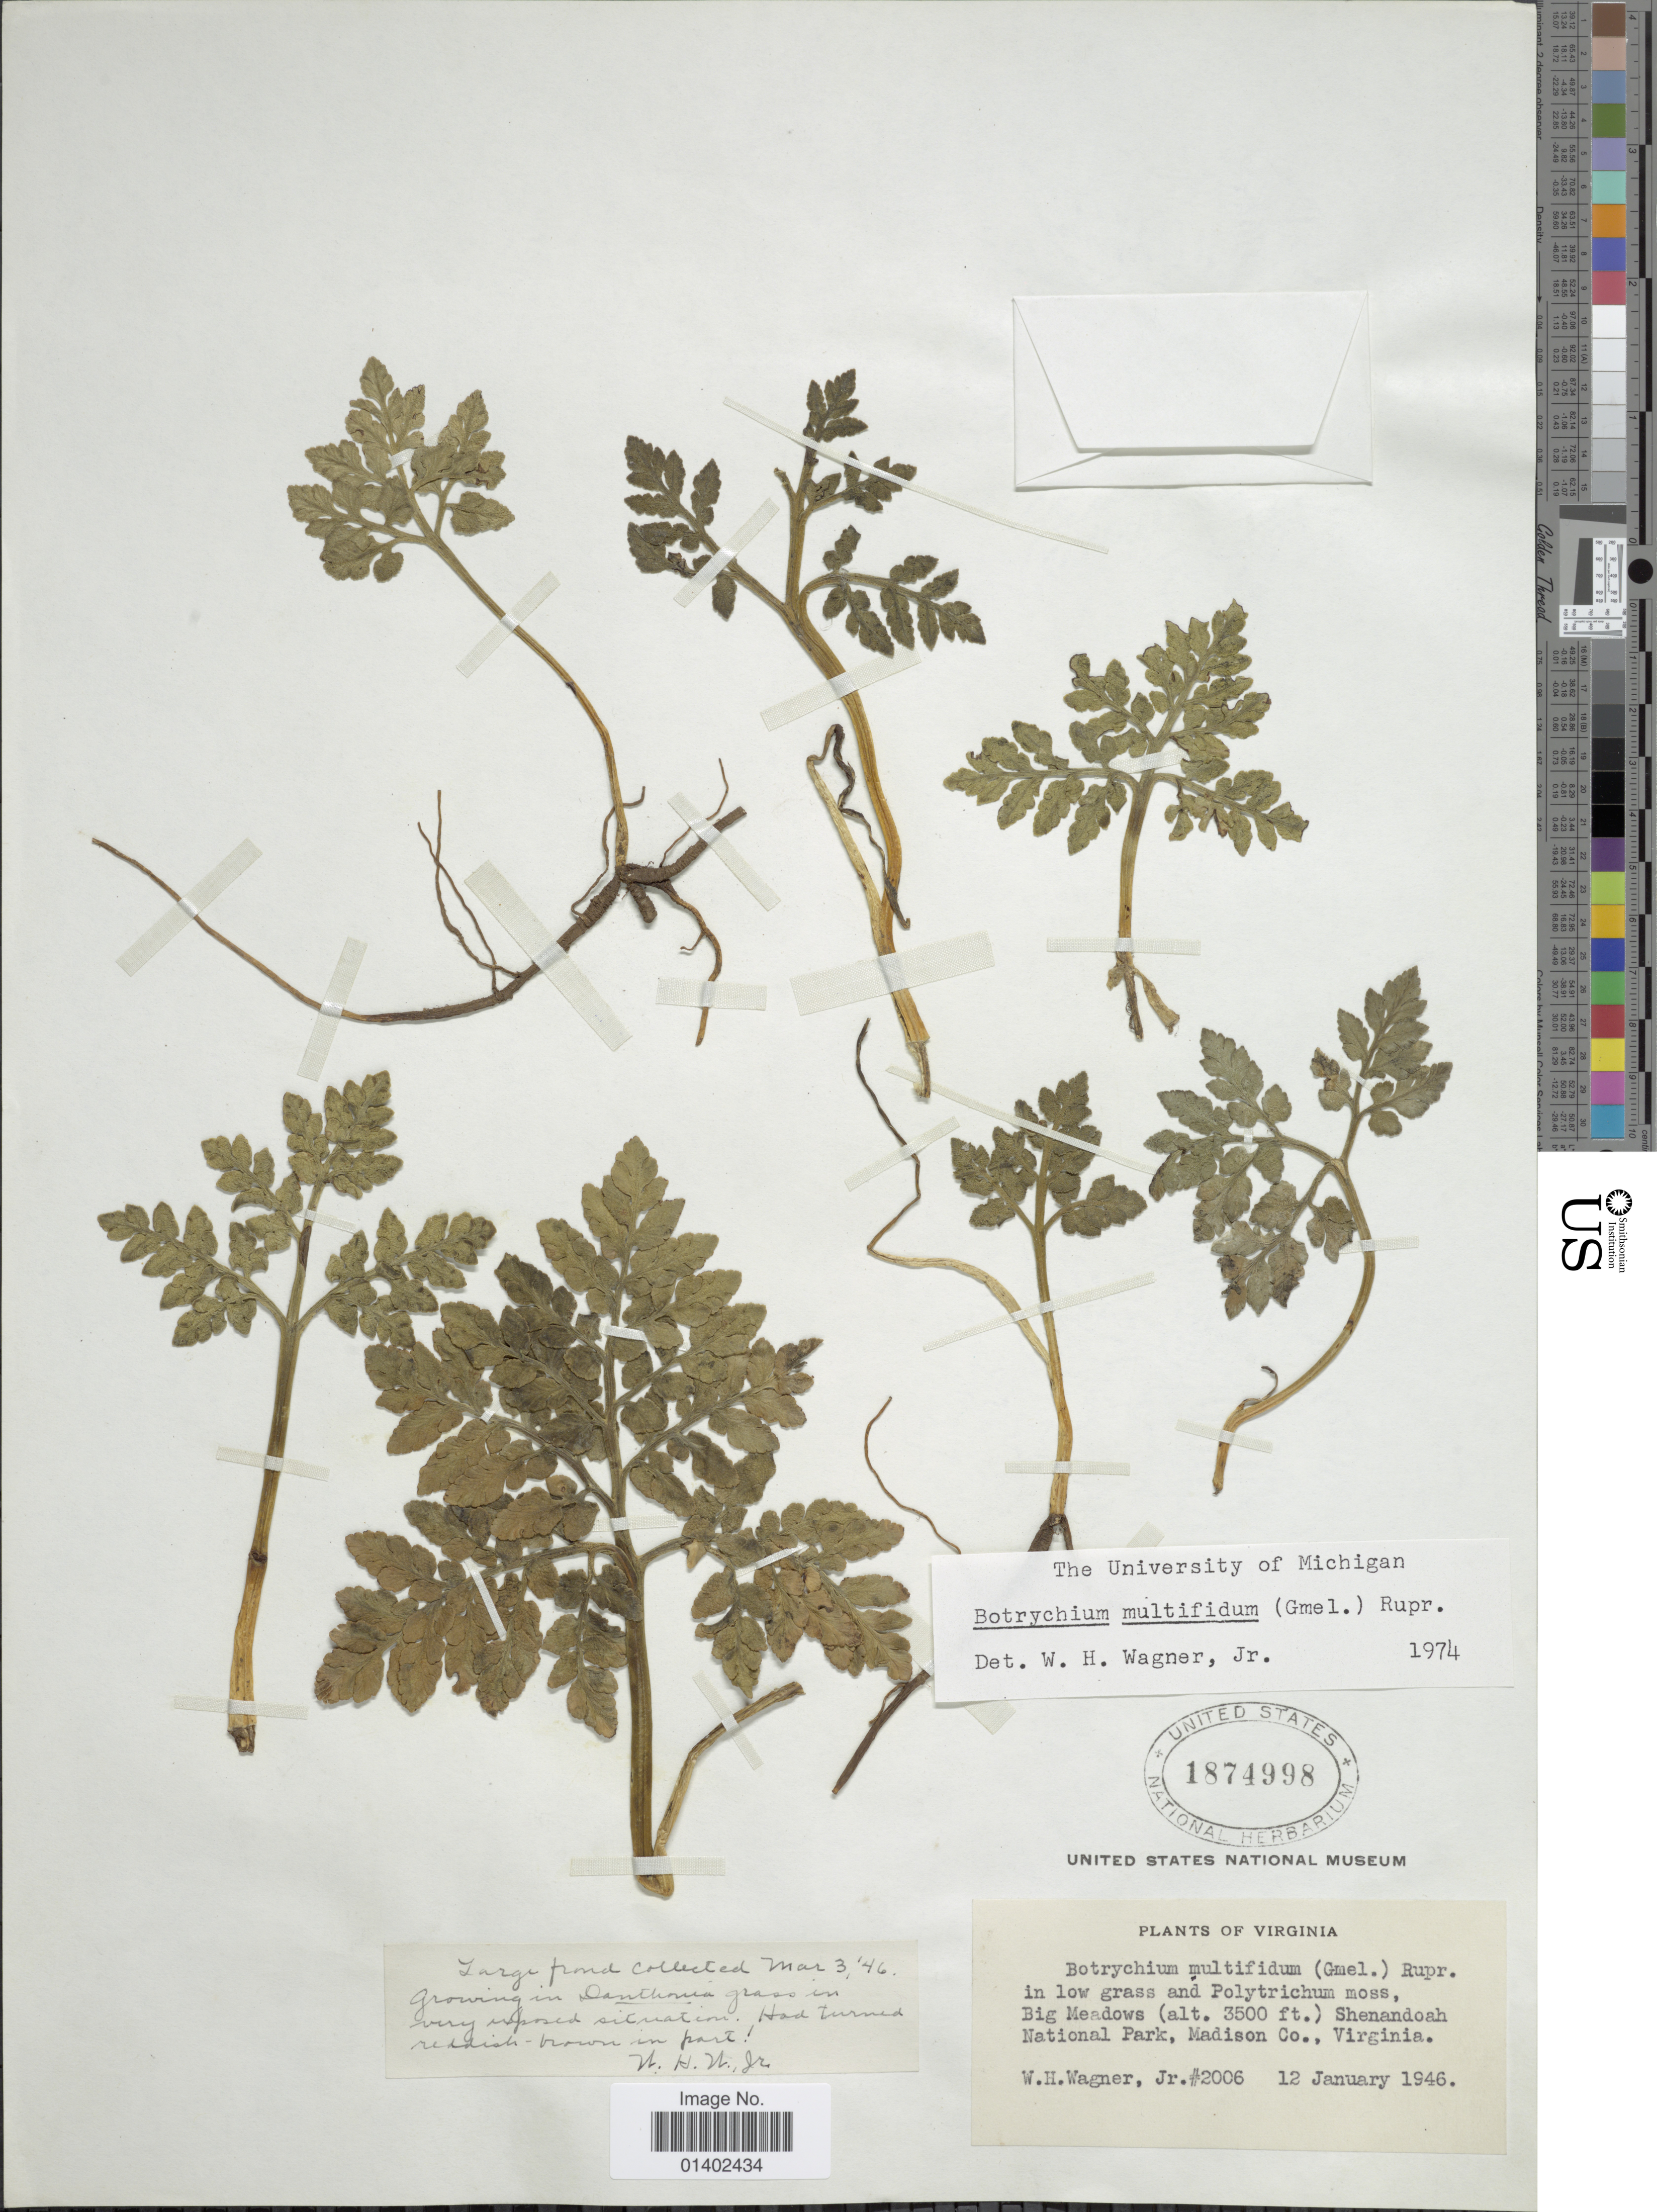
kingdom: Plantae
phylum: Tracheophyta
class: Polypodiopsida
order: Ophioglossales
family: Ophioglossaceae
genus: Botrychium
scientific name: Botrychium multifidum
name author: (J.F. Gmel.) Rupr.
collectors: W. H. Wagner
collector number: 2006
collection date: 1946-01-12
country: United States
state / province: Virginia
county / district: Madison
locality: Big meadows Shenandoah National Park, Madison Co.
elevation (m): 1067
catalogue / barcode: US 1874998